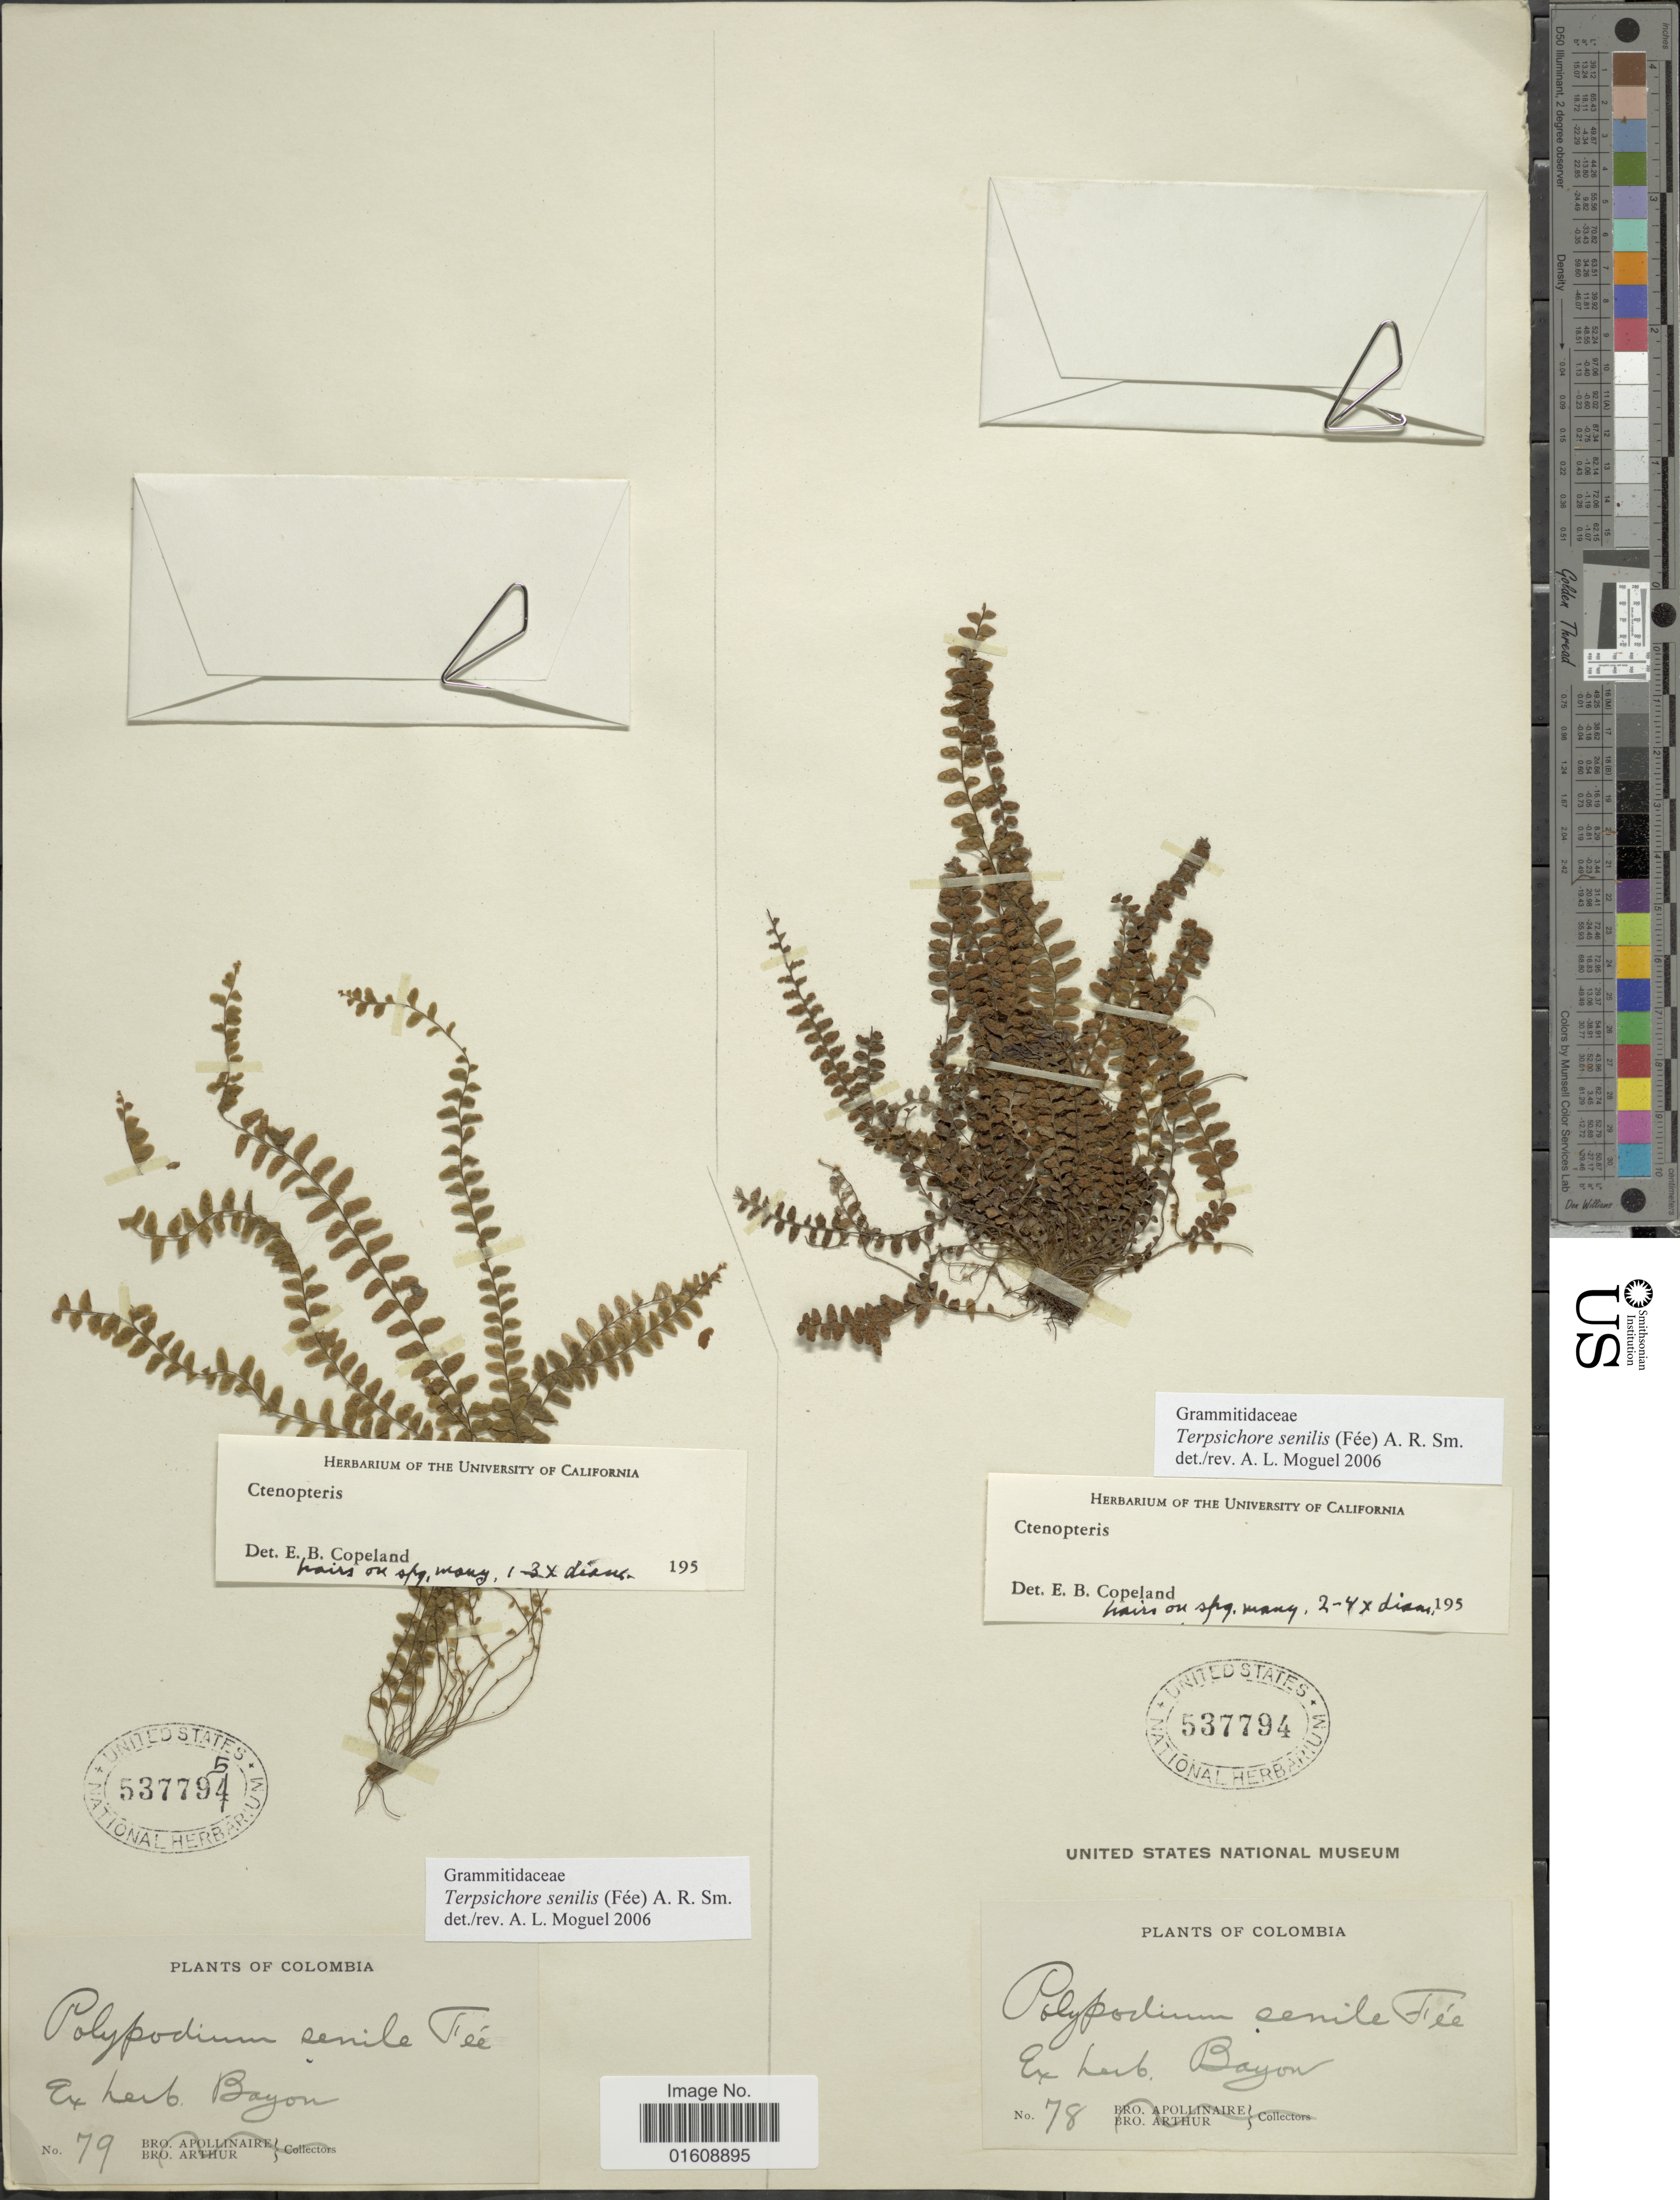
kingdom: Plantae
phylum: Tracheophyta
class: Polypodiopsida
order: Polypodiales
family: Polypodiaceae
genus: Alansmia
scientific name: Alansmia senilis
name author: (Fée) Moguel & M. Kessler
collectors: E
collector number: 79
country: Colombia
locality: Colombia.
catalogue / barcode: US 537795